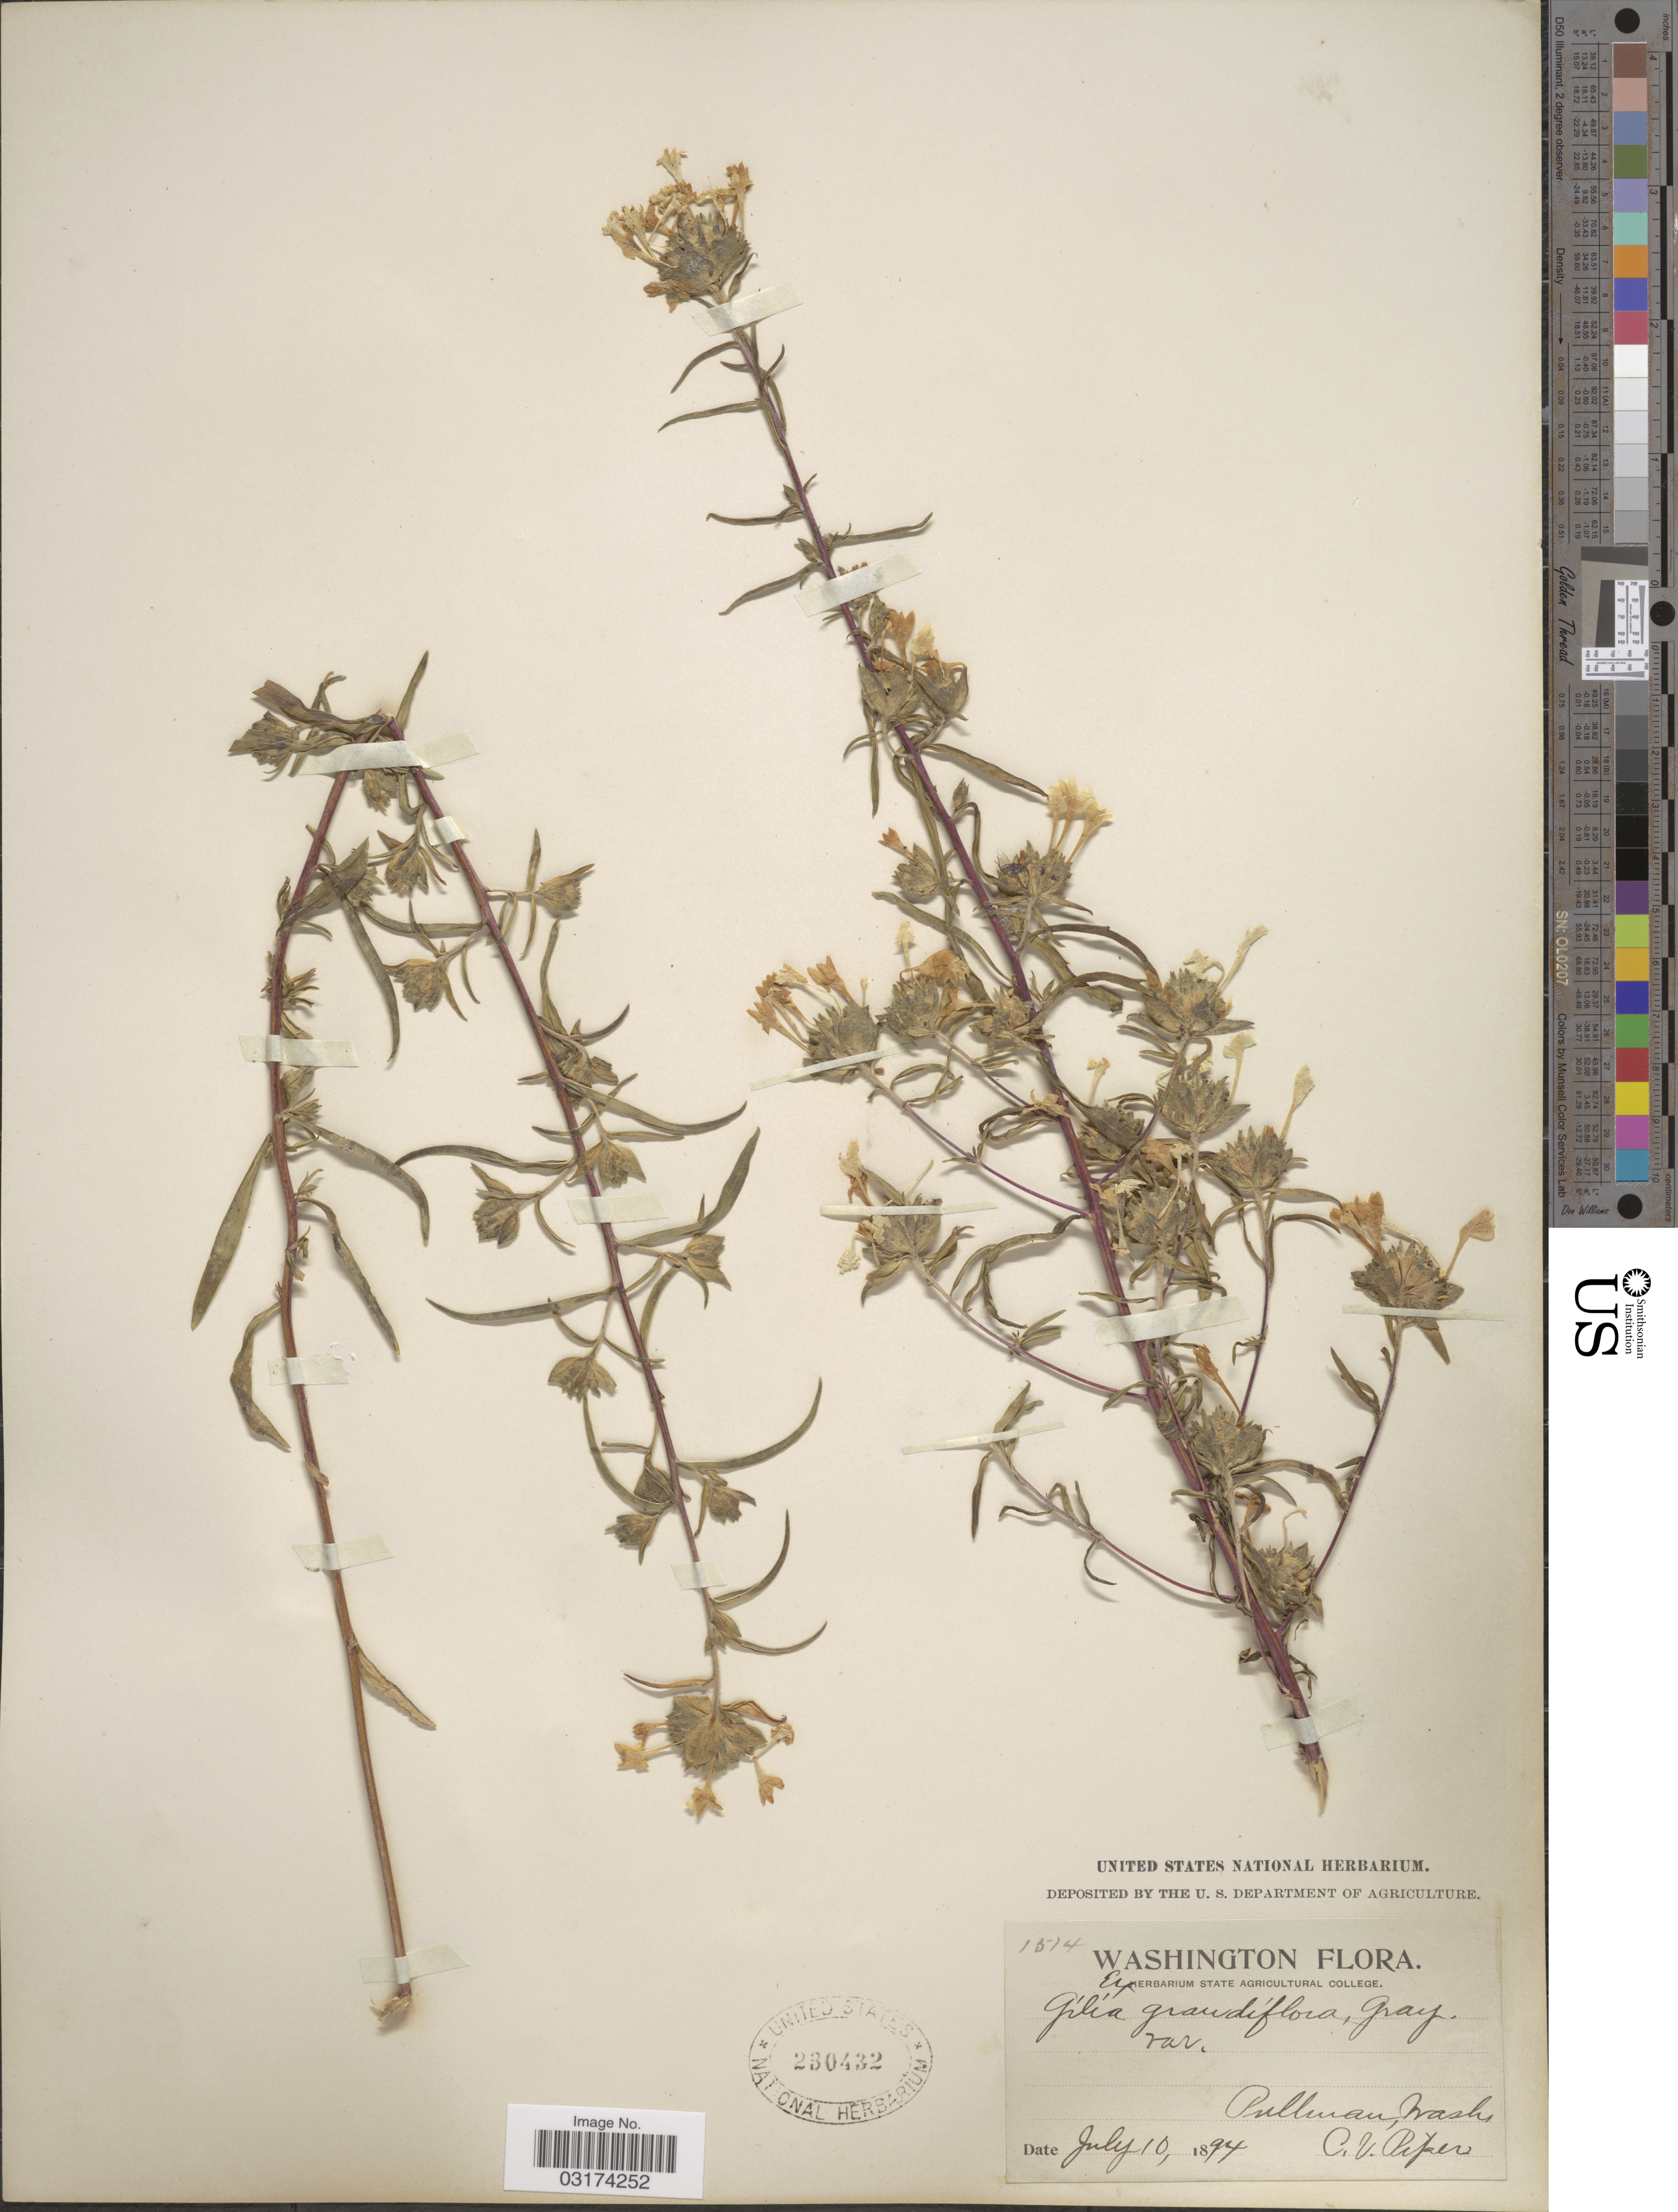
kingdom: Plantae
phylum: Tracheophyta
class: Magnoliopsida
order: Ericales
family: Polemoniaceae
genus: Collomia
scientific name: Collomia grandiflora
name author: Douglas ex Lindl.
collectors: C. V. Piper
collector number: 1514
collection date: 1894-07-10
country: United States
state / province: Washington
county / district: Whitman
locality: Pullman, Wash.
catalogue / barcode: US 230432